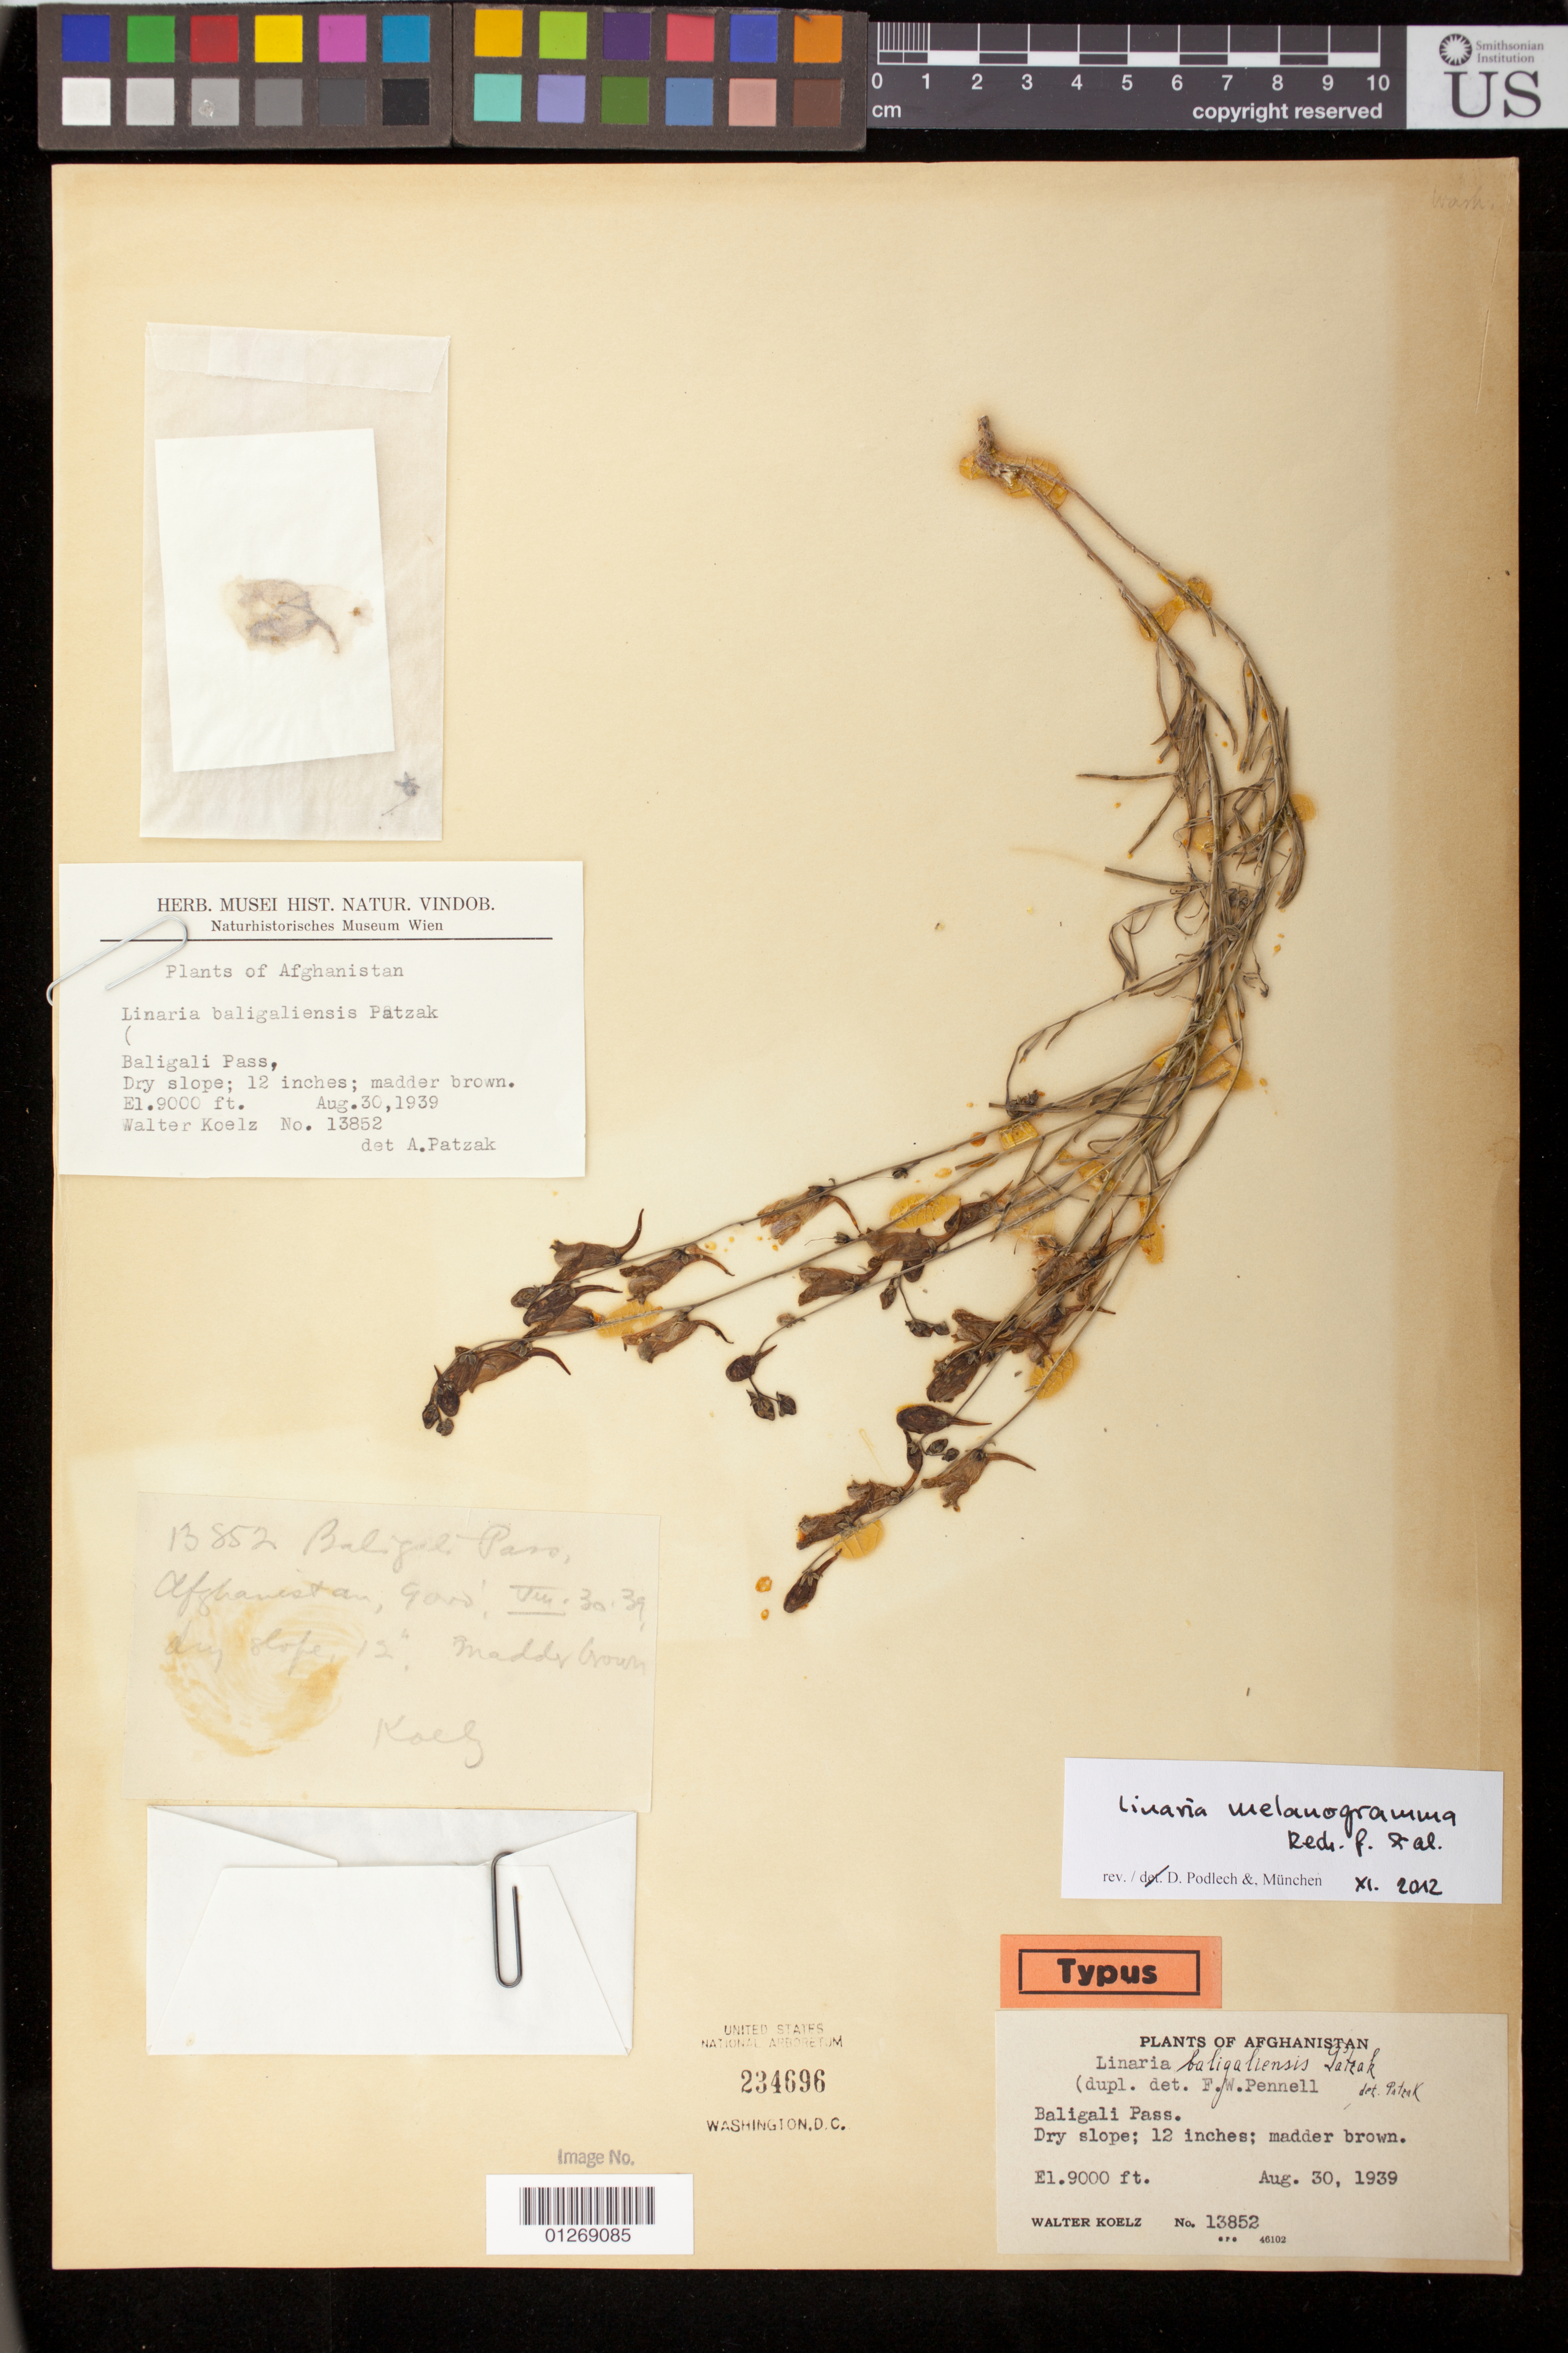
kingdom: Plantae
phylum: Tracheophyta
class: Magnoliopsida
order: Lamiales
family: Plantaginaceae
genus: Linaria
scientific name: Linaria baligaliensis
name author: Patzak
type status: Type Collection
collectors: W. N. Koelz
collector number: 13852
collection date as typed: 30 Aug 1939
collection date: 1939-08-30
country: Afghanistan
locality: Baligali Pass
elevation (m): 2743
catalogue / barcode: US 234696